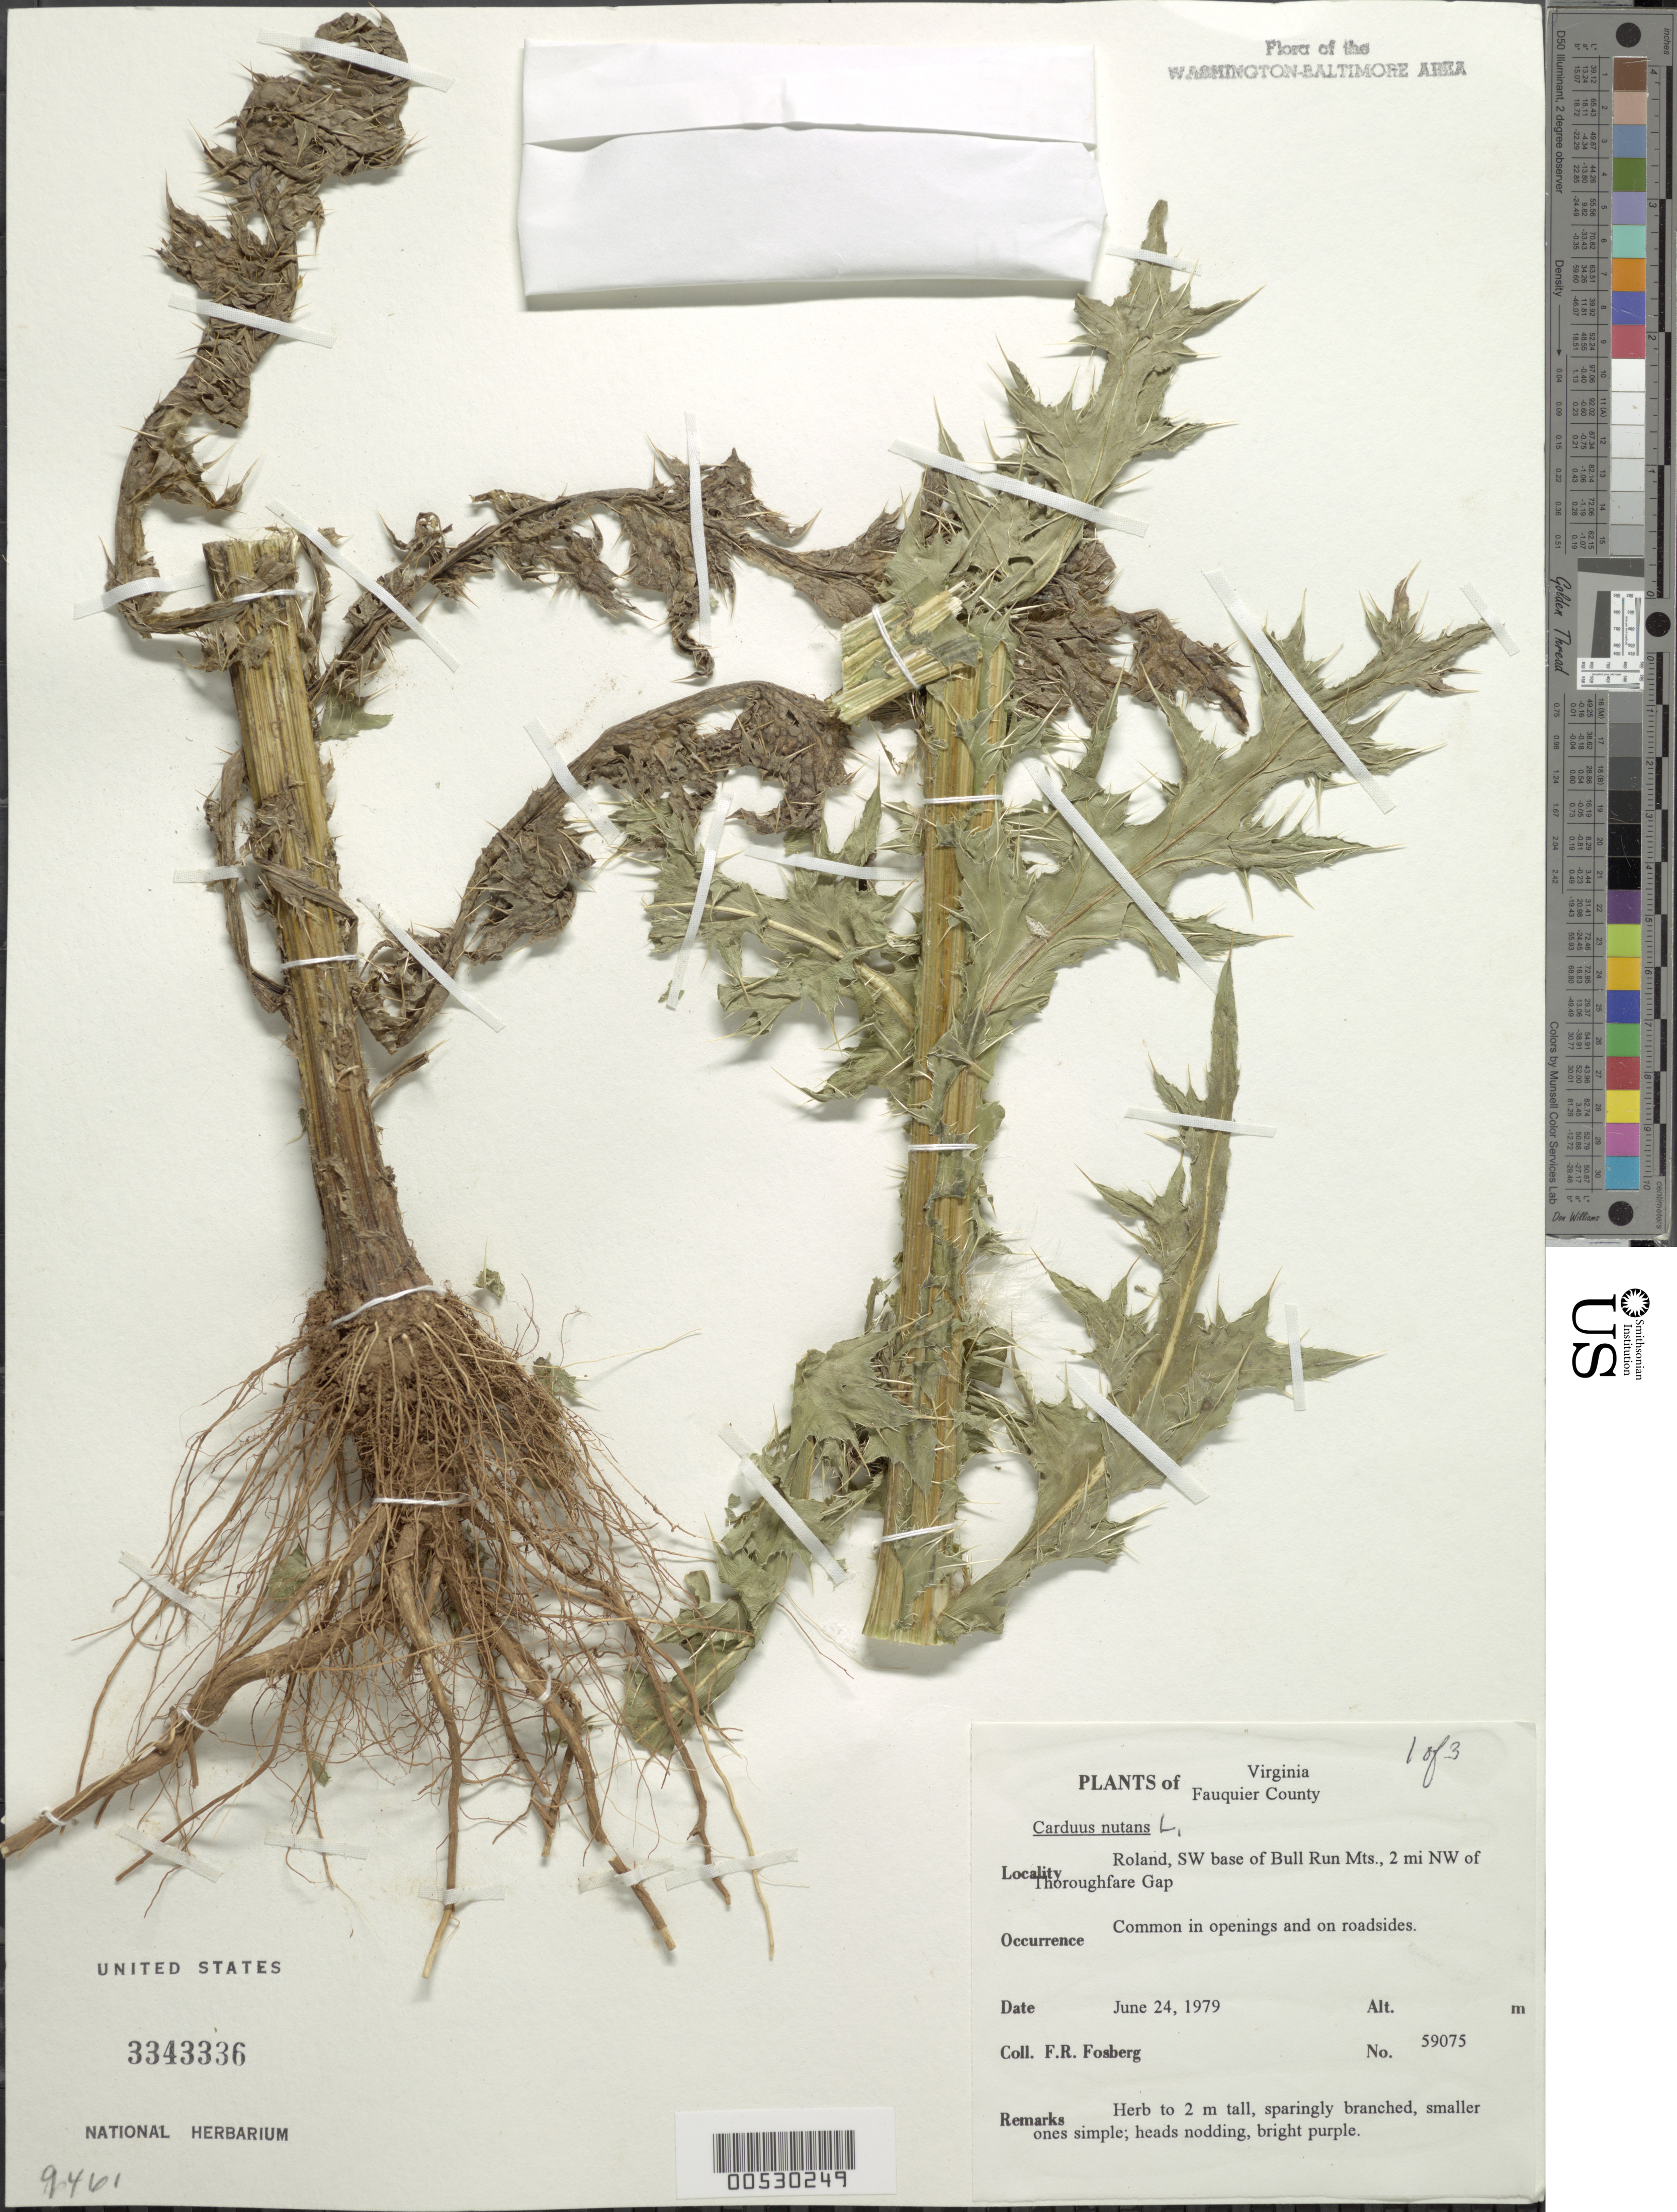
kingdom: Plantae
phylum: Tracheophyta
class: Magnoliopsida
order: Asterales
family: Asteraceae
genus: Carduus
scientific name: Carduus nutans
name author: L.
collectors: F. R. Fosberg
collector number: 59075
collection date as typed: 24 Jun 1979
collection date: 1979-06-24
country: United States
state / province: Virginia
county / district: Fauquier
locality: Roland, SW base of Bull Run Mts., NW of Thoroughfare Gap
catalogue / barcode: US 3343336